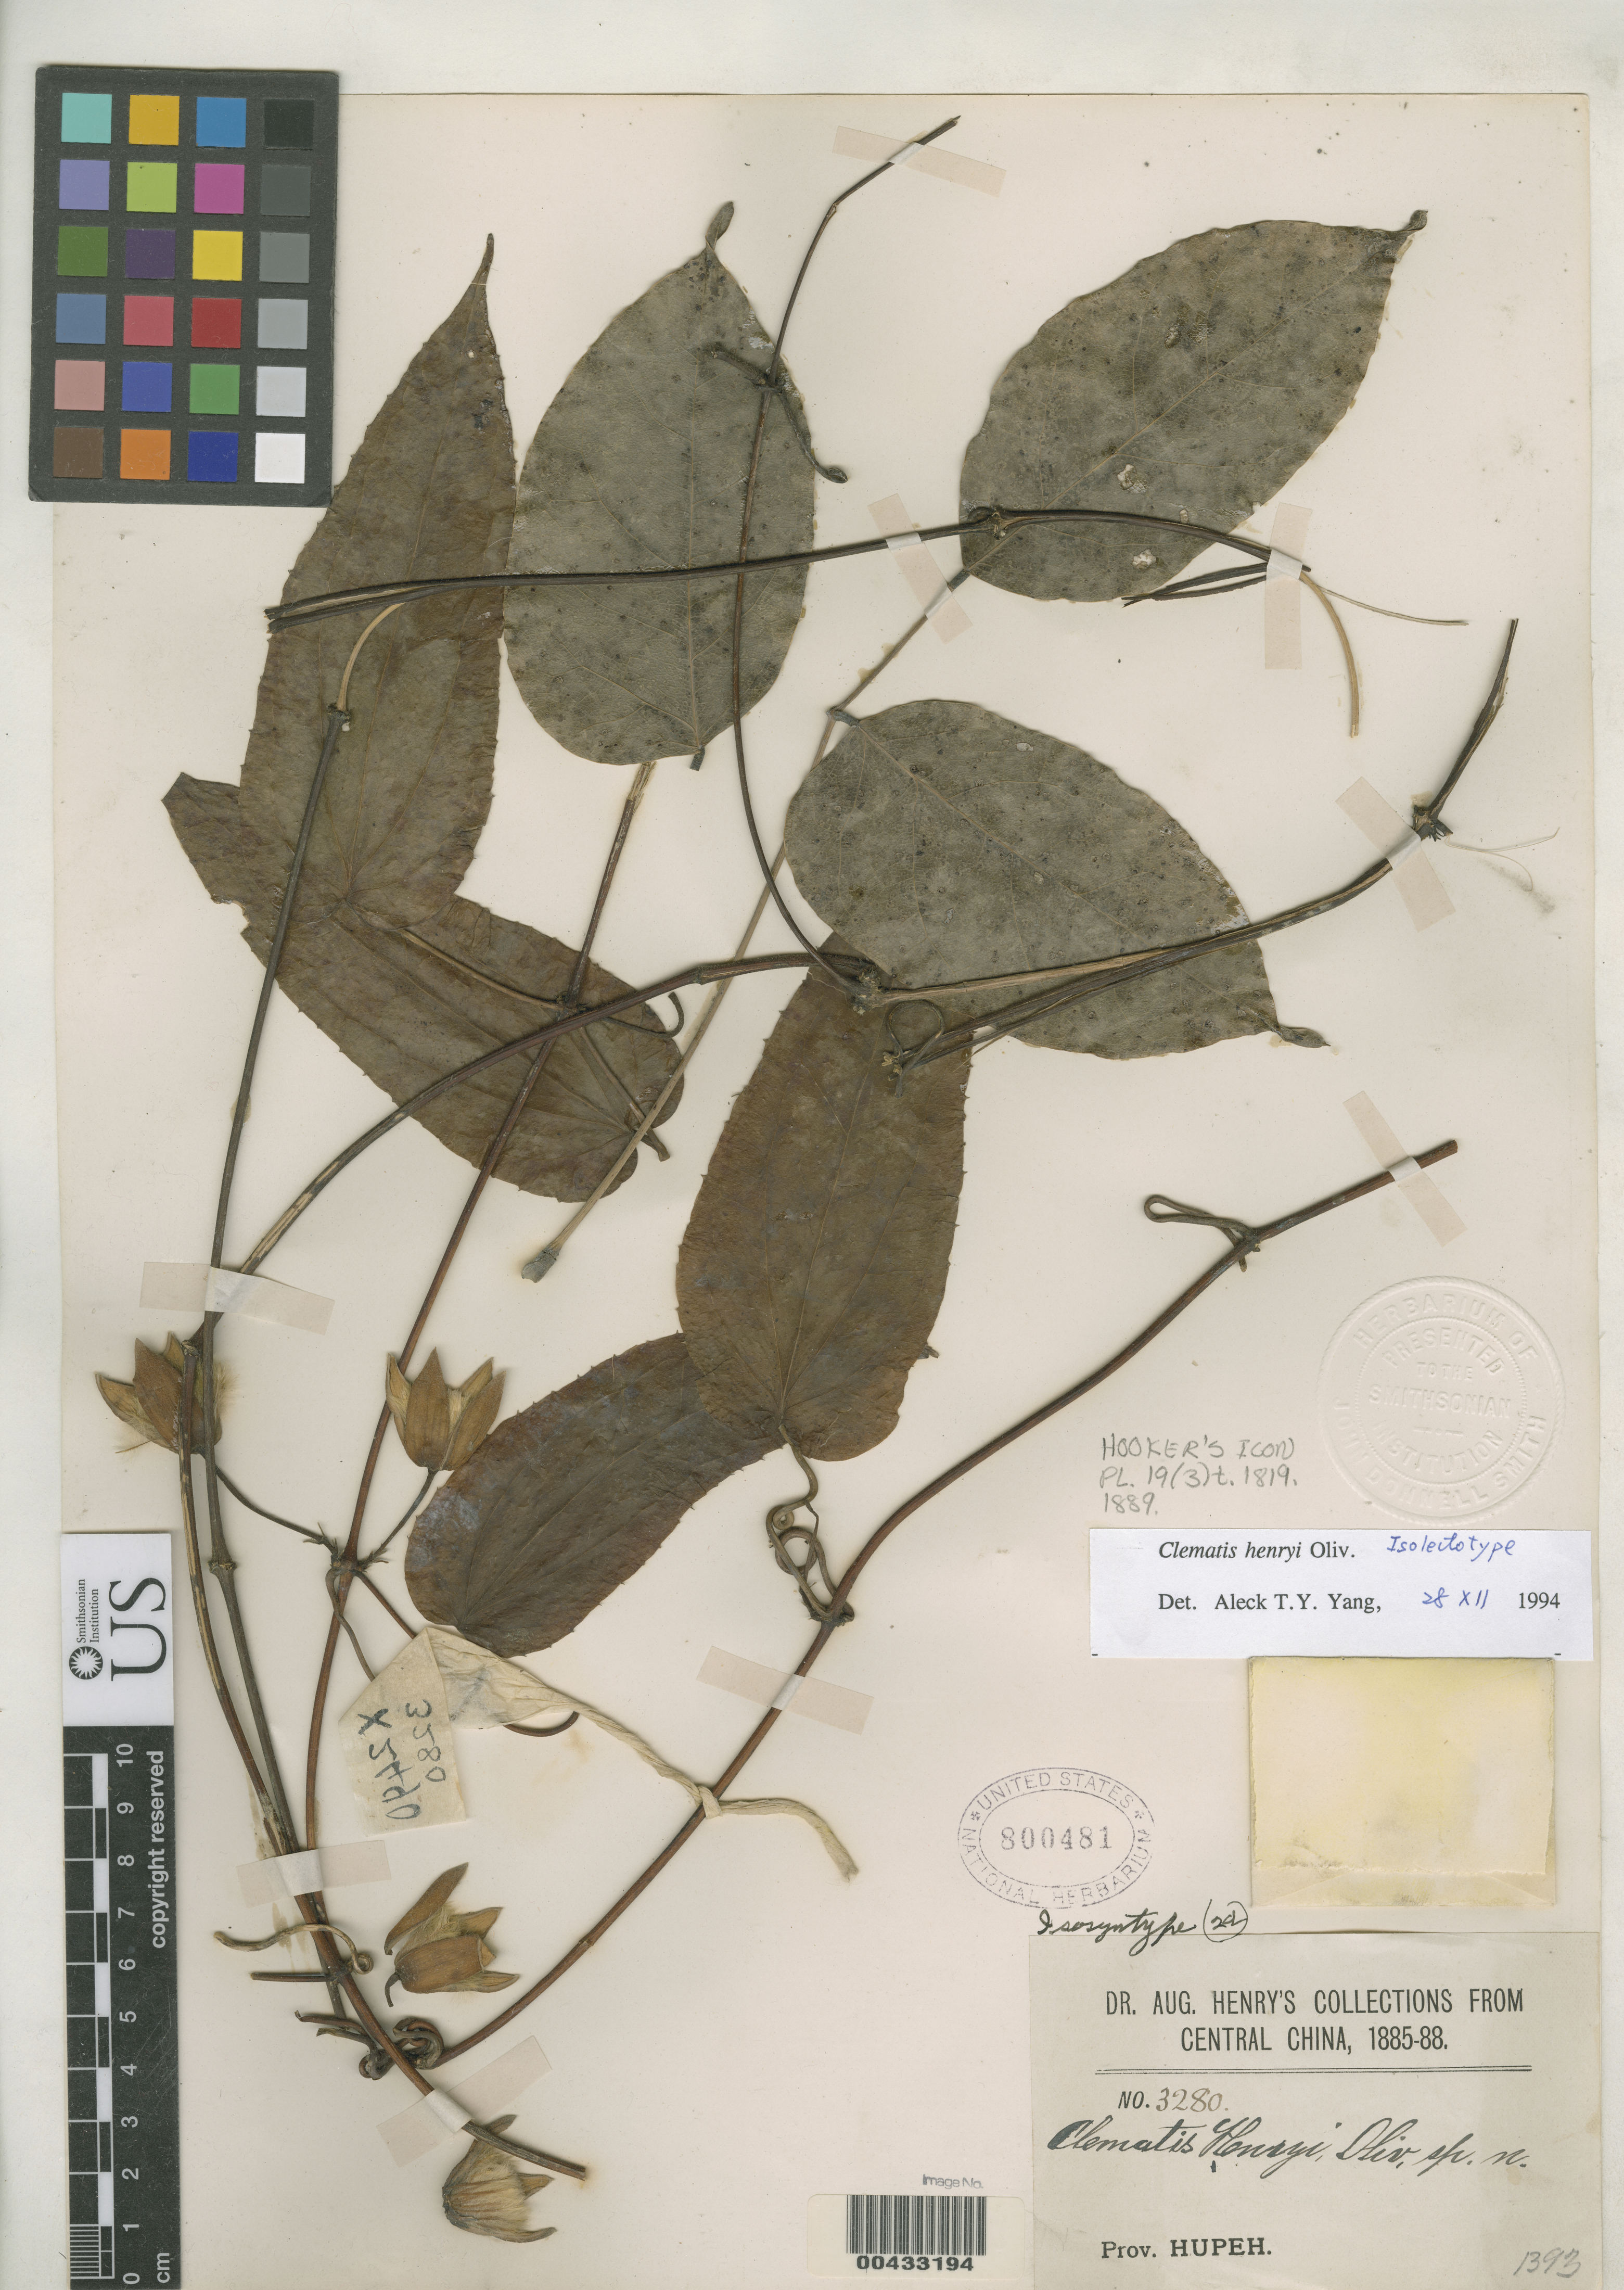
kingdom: Plantae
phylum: Tracheophyta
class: Magnoliopsida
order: Ranunculales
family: Ranunculaceae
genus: Clematis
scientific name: Clematis henryi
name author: Oliv.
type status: Isolectotype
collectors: A. Henry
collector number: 3280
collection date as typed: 1885 to -- --- 1888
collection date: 1885/1888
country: China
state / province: Hubei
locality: Ichang.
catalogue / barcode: US 800481